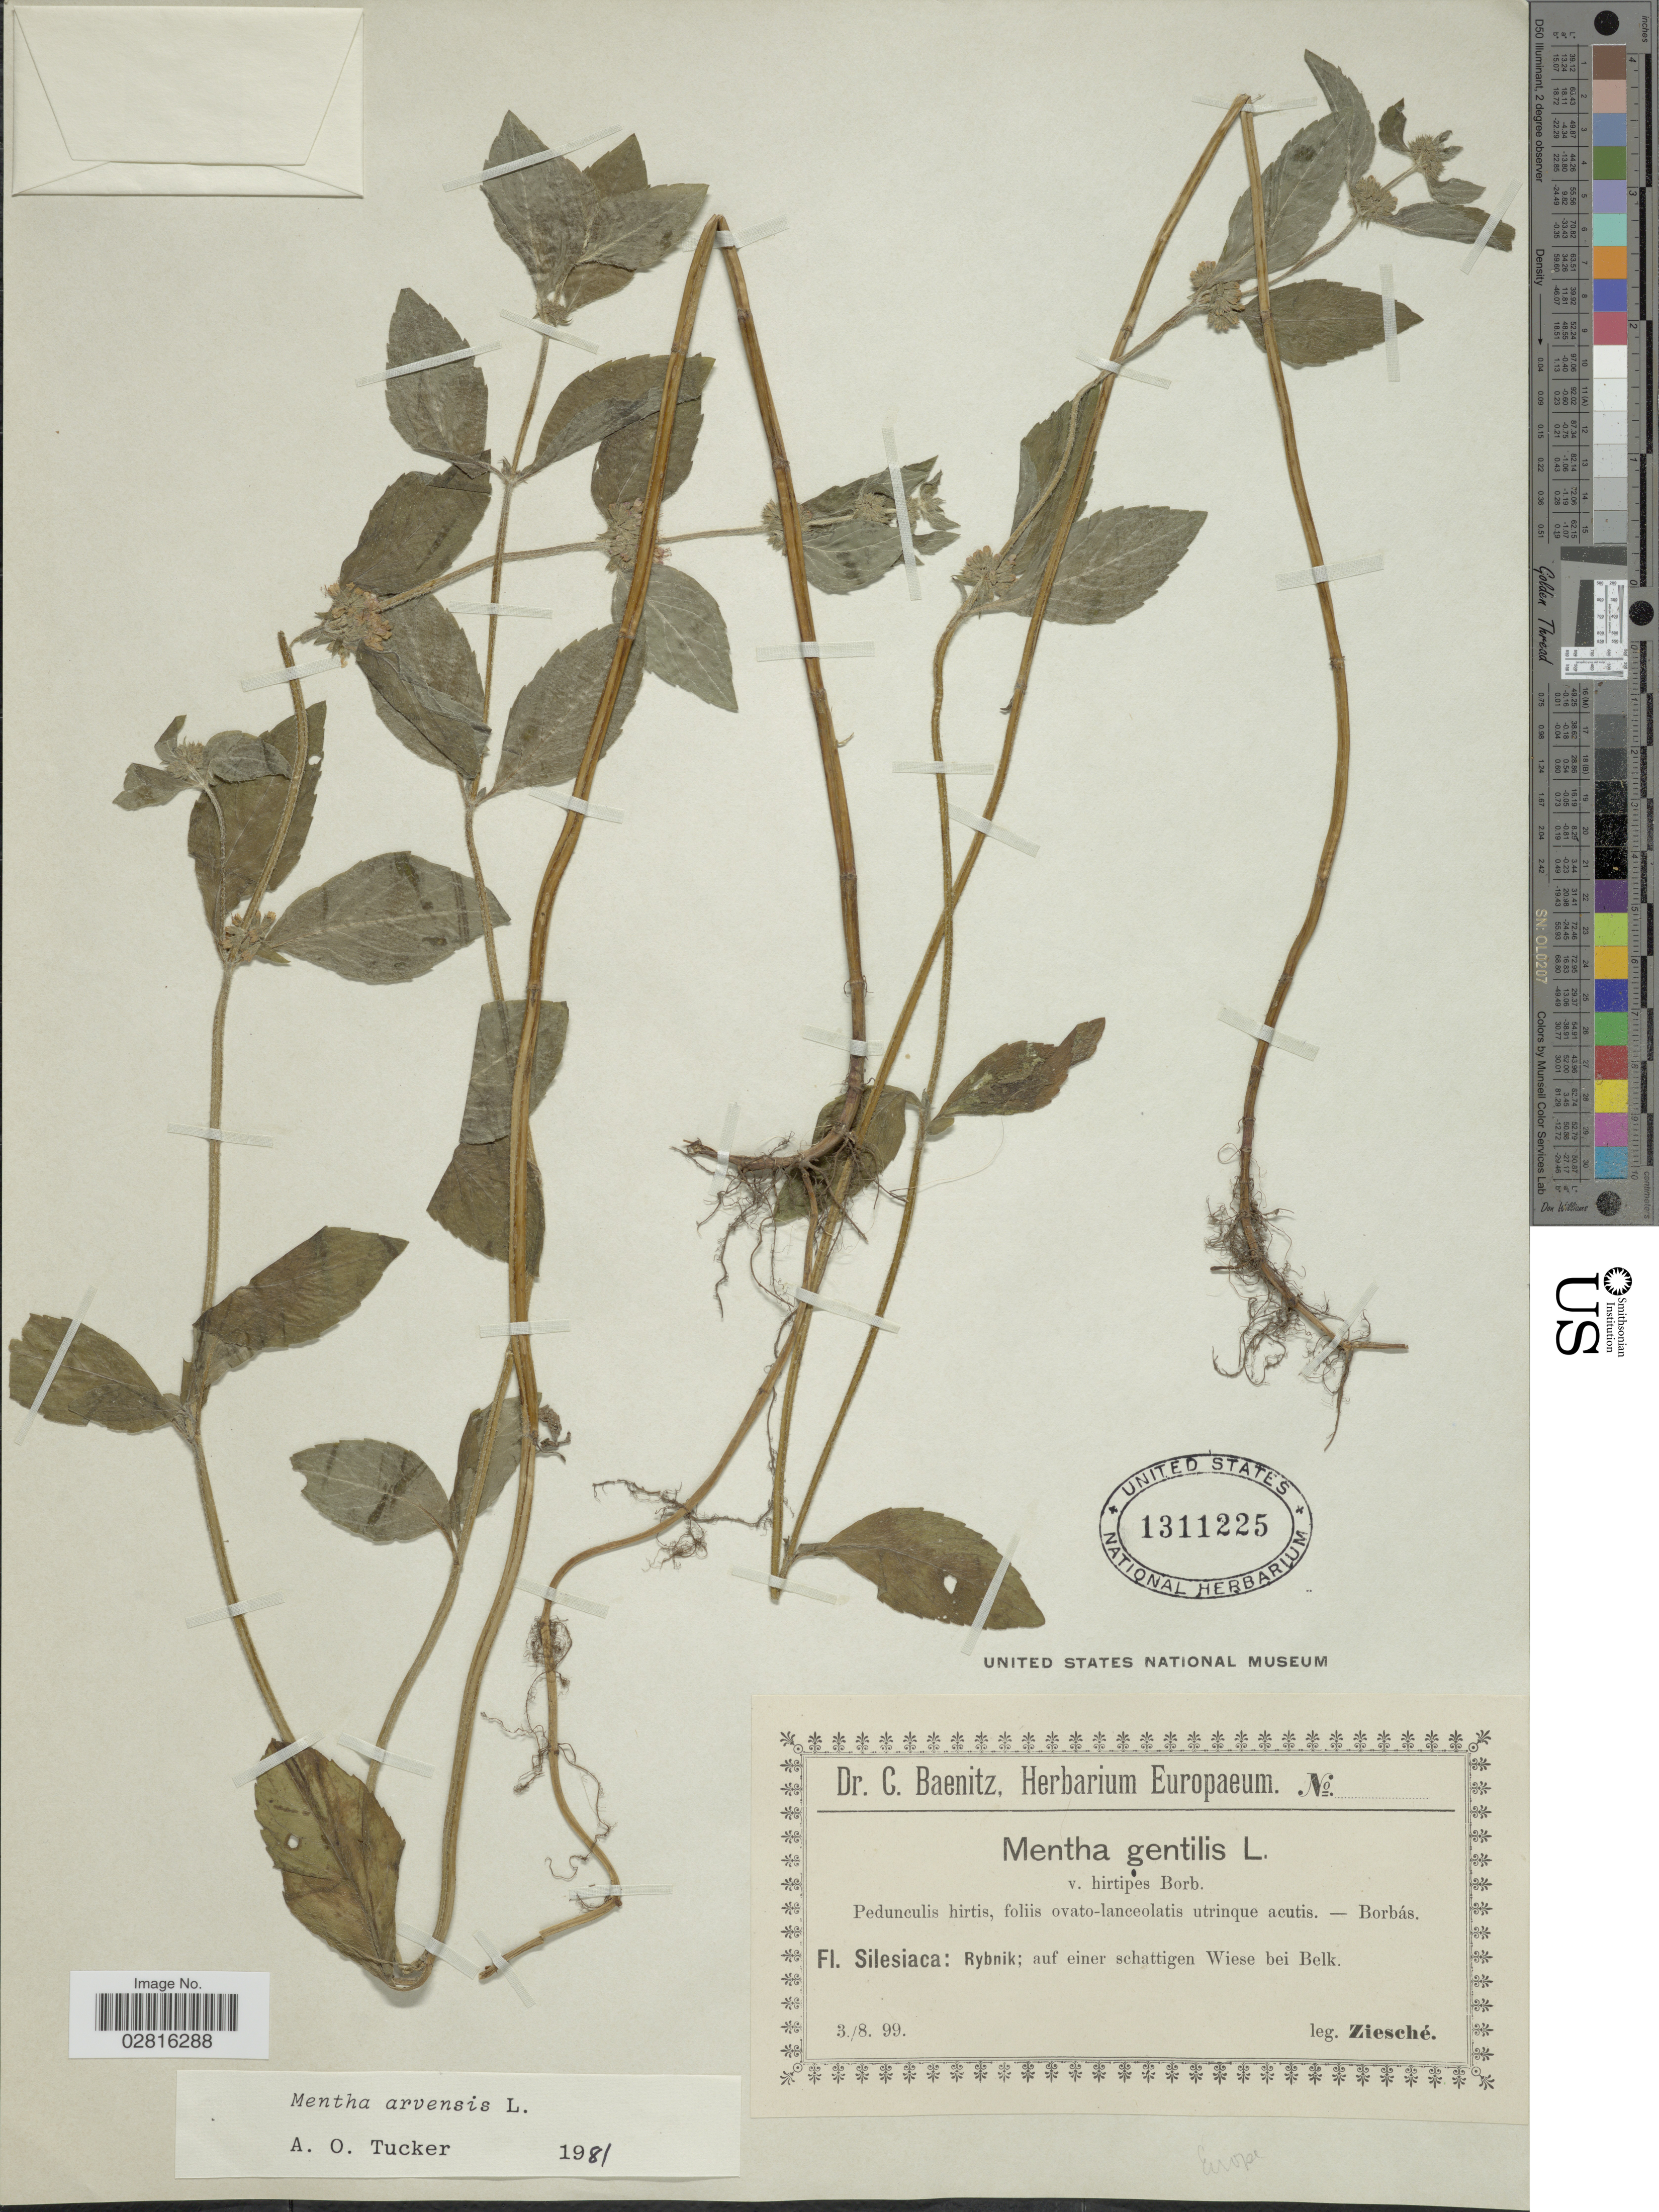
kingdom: Plantae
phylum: Tracheophyta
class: Magnoliopsida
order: Lamiales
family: Lamiaceae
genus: Mentha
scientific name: Mentha arvensis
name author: L.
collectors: Ziesché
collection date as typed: Transcribed d/m/y: 3/8/99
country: Poland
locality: Silesiaca: Rybnik; auf einer schattigen Wiese bei Belk.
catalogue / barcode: US 1311225